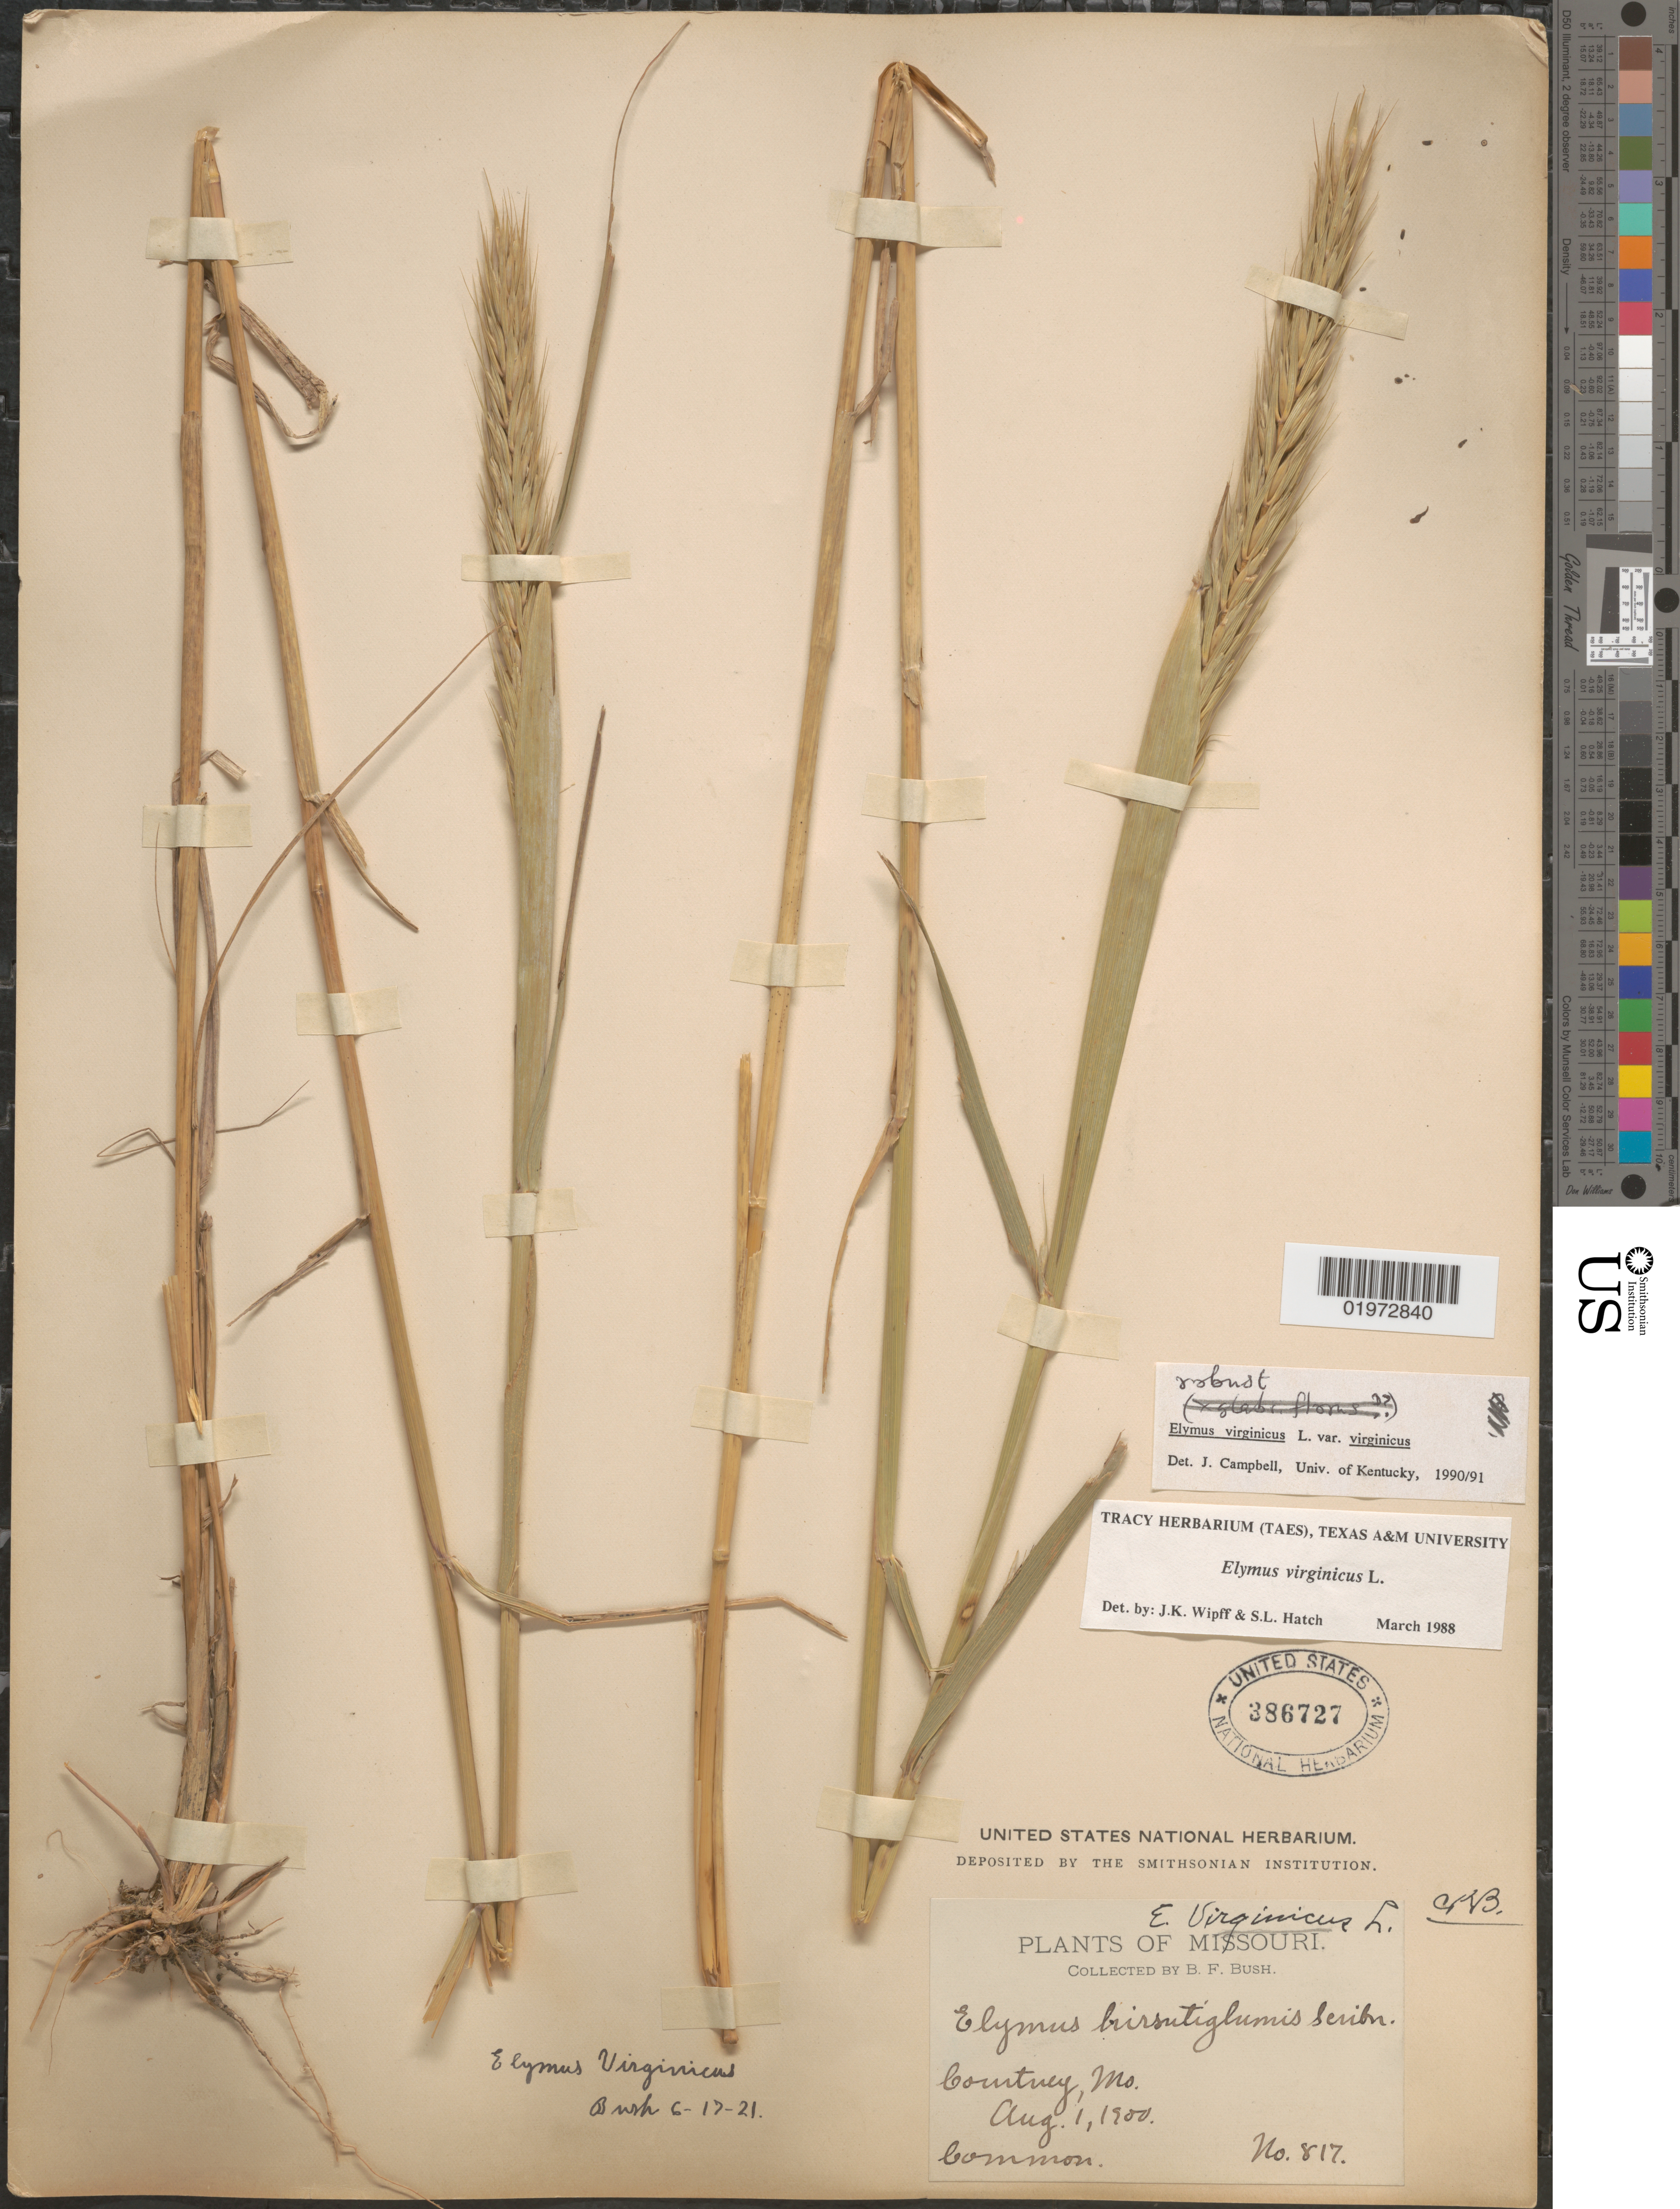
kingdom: Plantae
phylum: Tracheophyta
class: Liliopsida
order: Poales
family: Poaceae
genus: Elymus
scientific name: Elymus virginicus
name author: L.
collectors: B. F. Bush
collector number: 817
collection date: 1900-08-01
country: United States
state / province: Missouri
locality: Courtney.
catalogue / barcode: US 386727